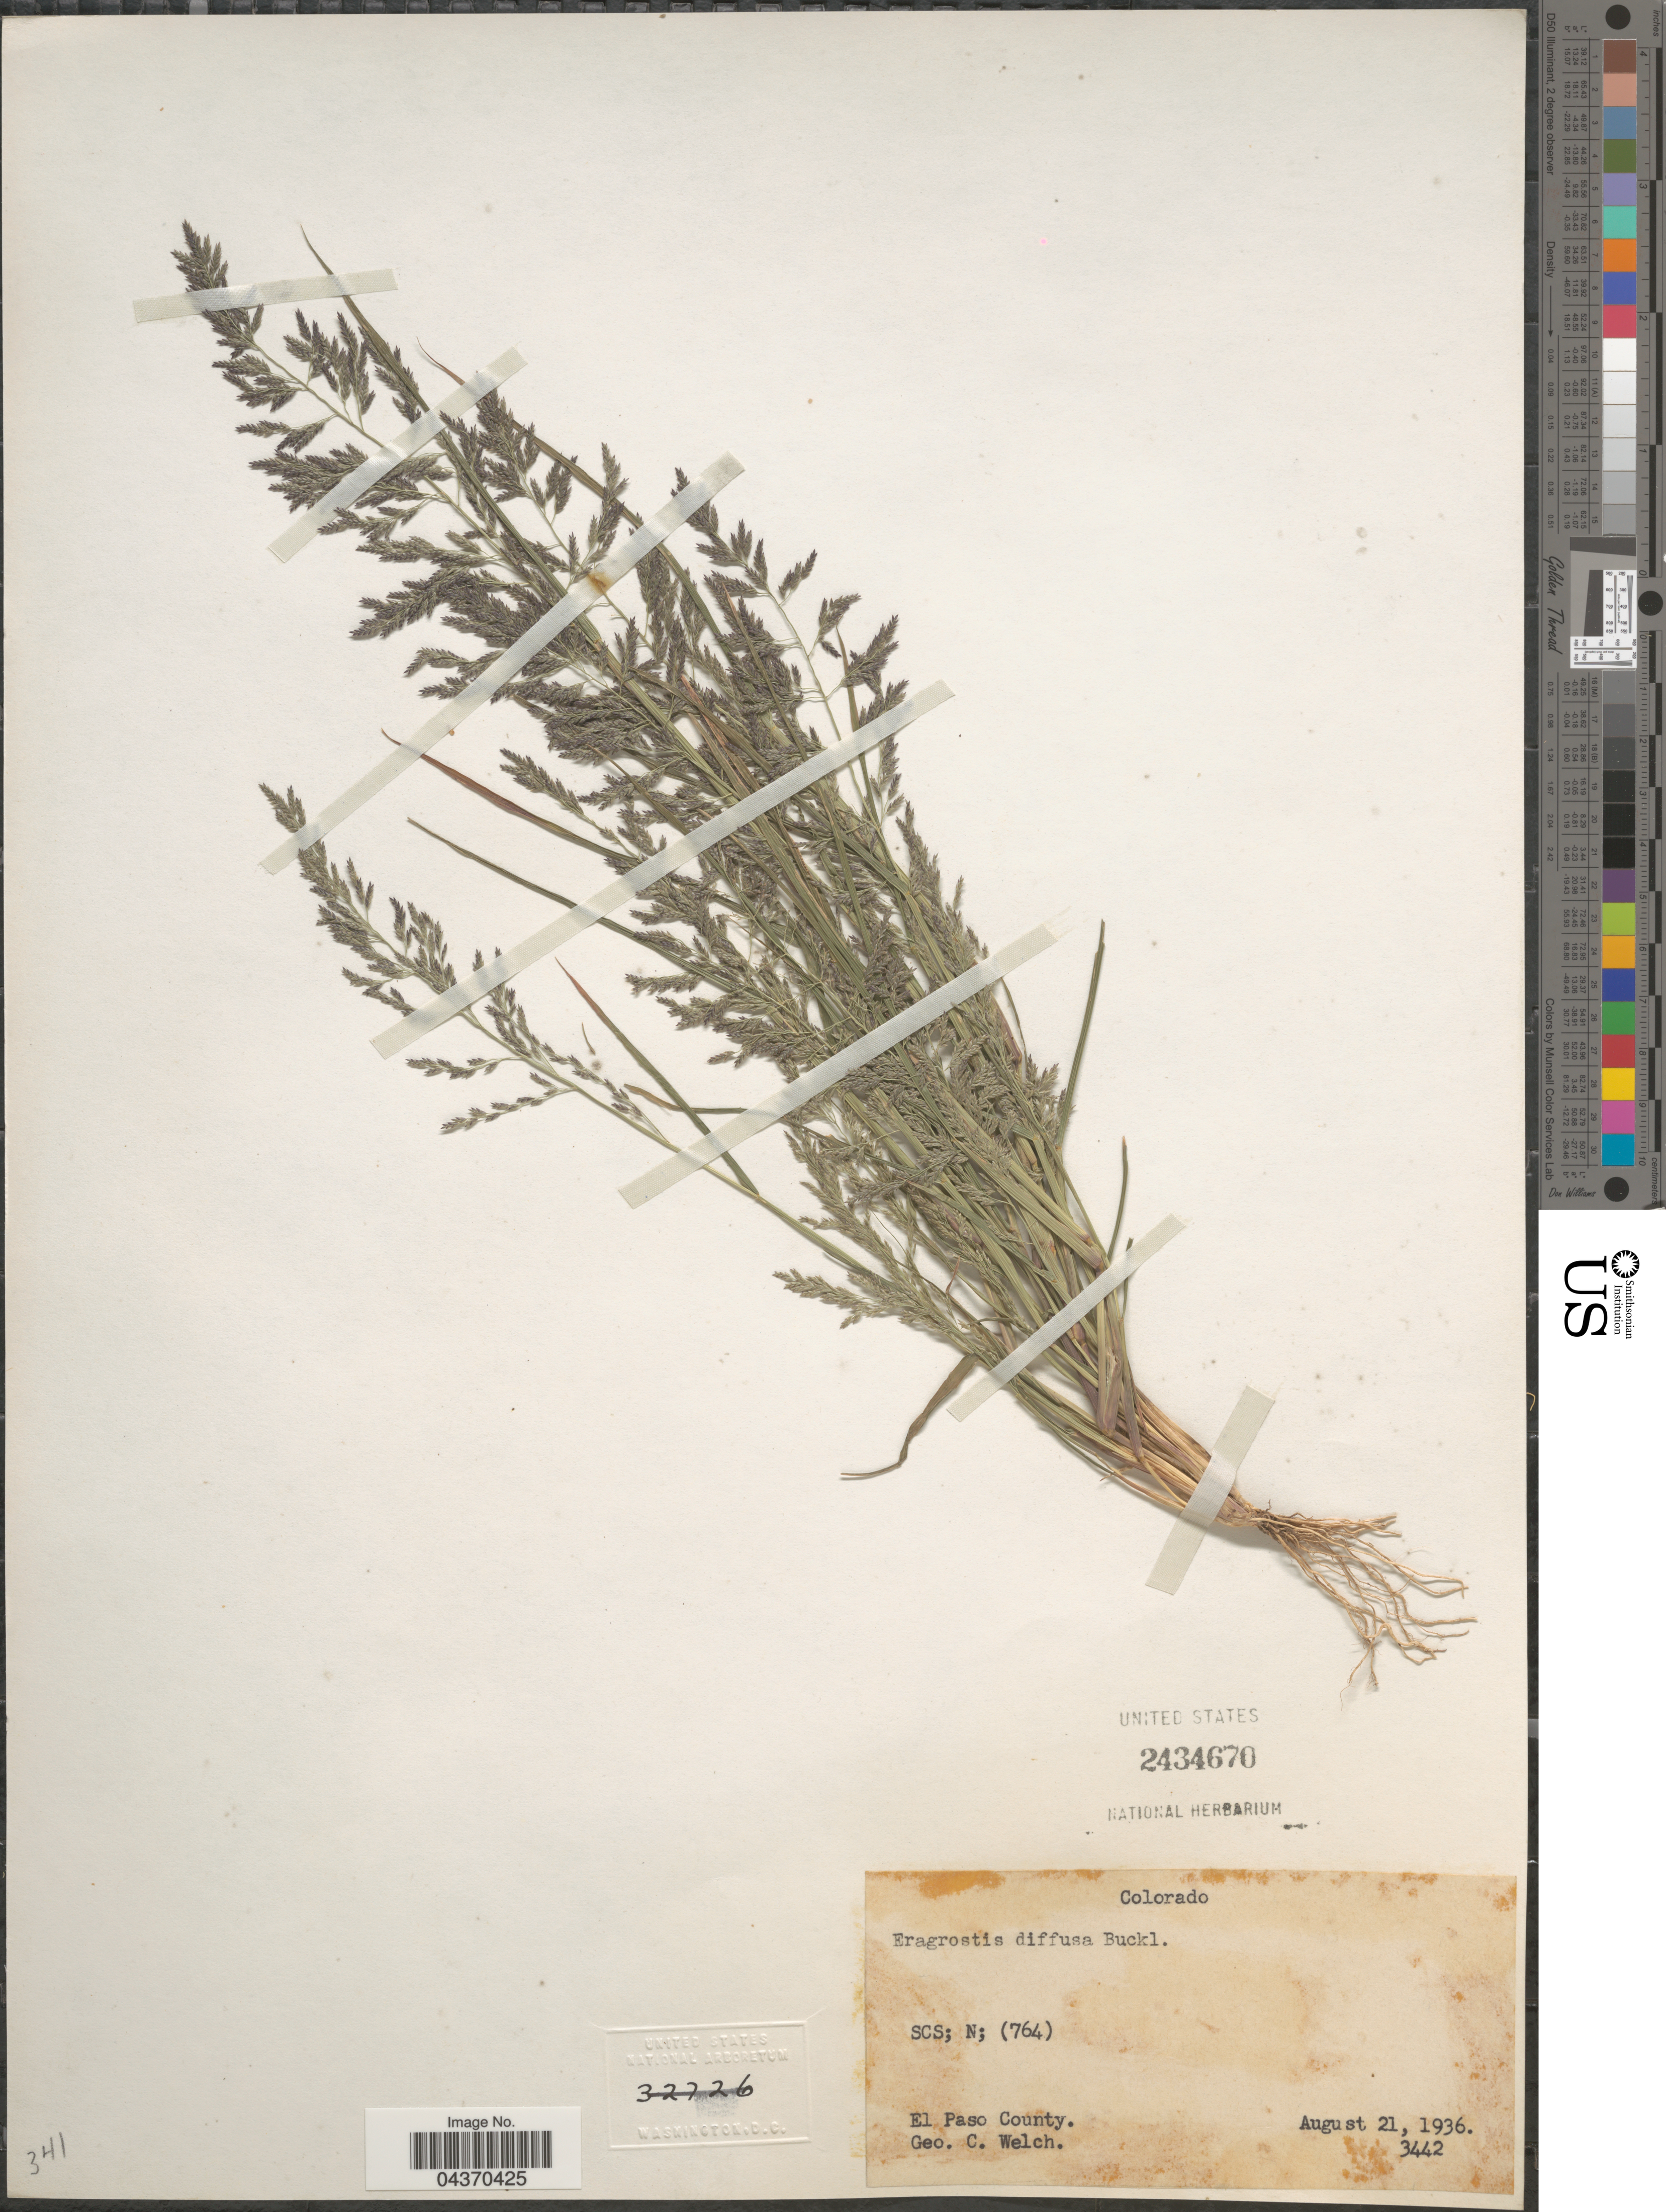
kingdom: Plantae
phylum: Tracheophyta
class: Liliopsida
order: Poales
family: Poaceae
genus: Eragrostis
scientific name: Eragrostis pectinacea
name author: (Michx.) Nees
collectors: G. Welch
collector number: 3442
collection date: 1936-08-21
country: United States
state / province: Colorado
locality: SCS; N; (764). El Paso County.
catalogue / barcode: US 2434670